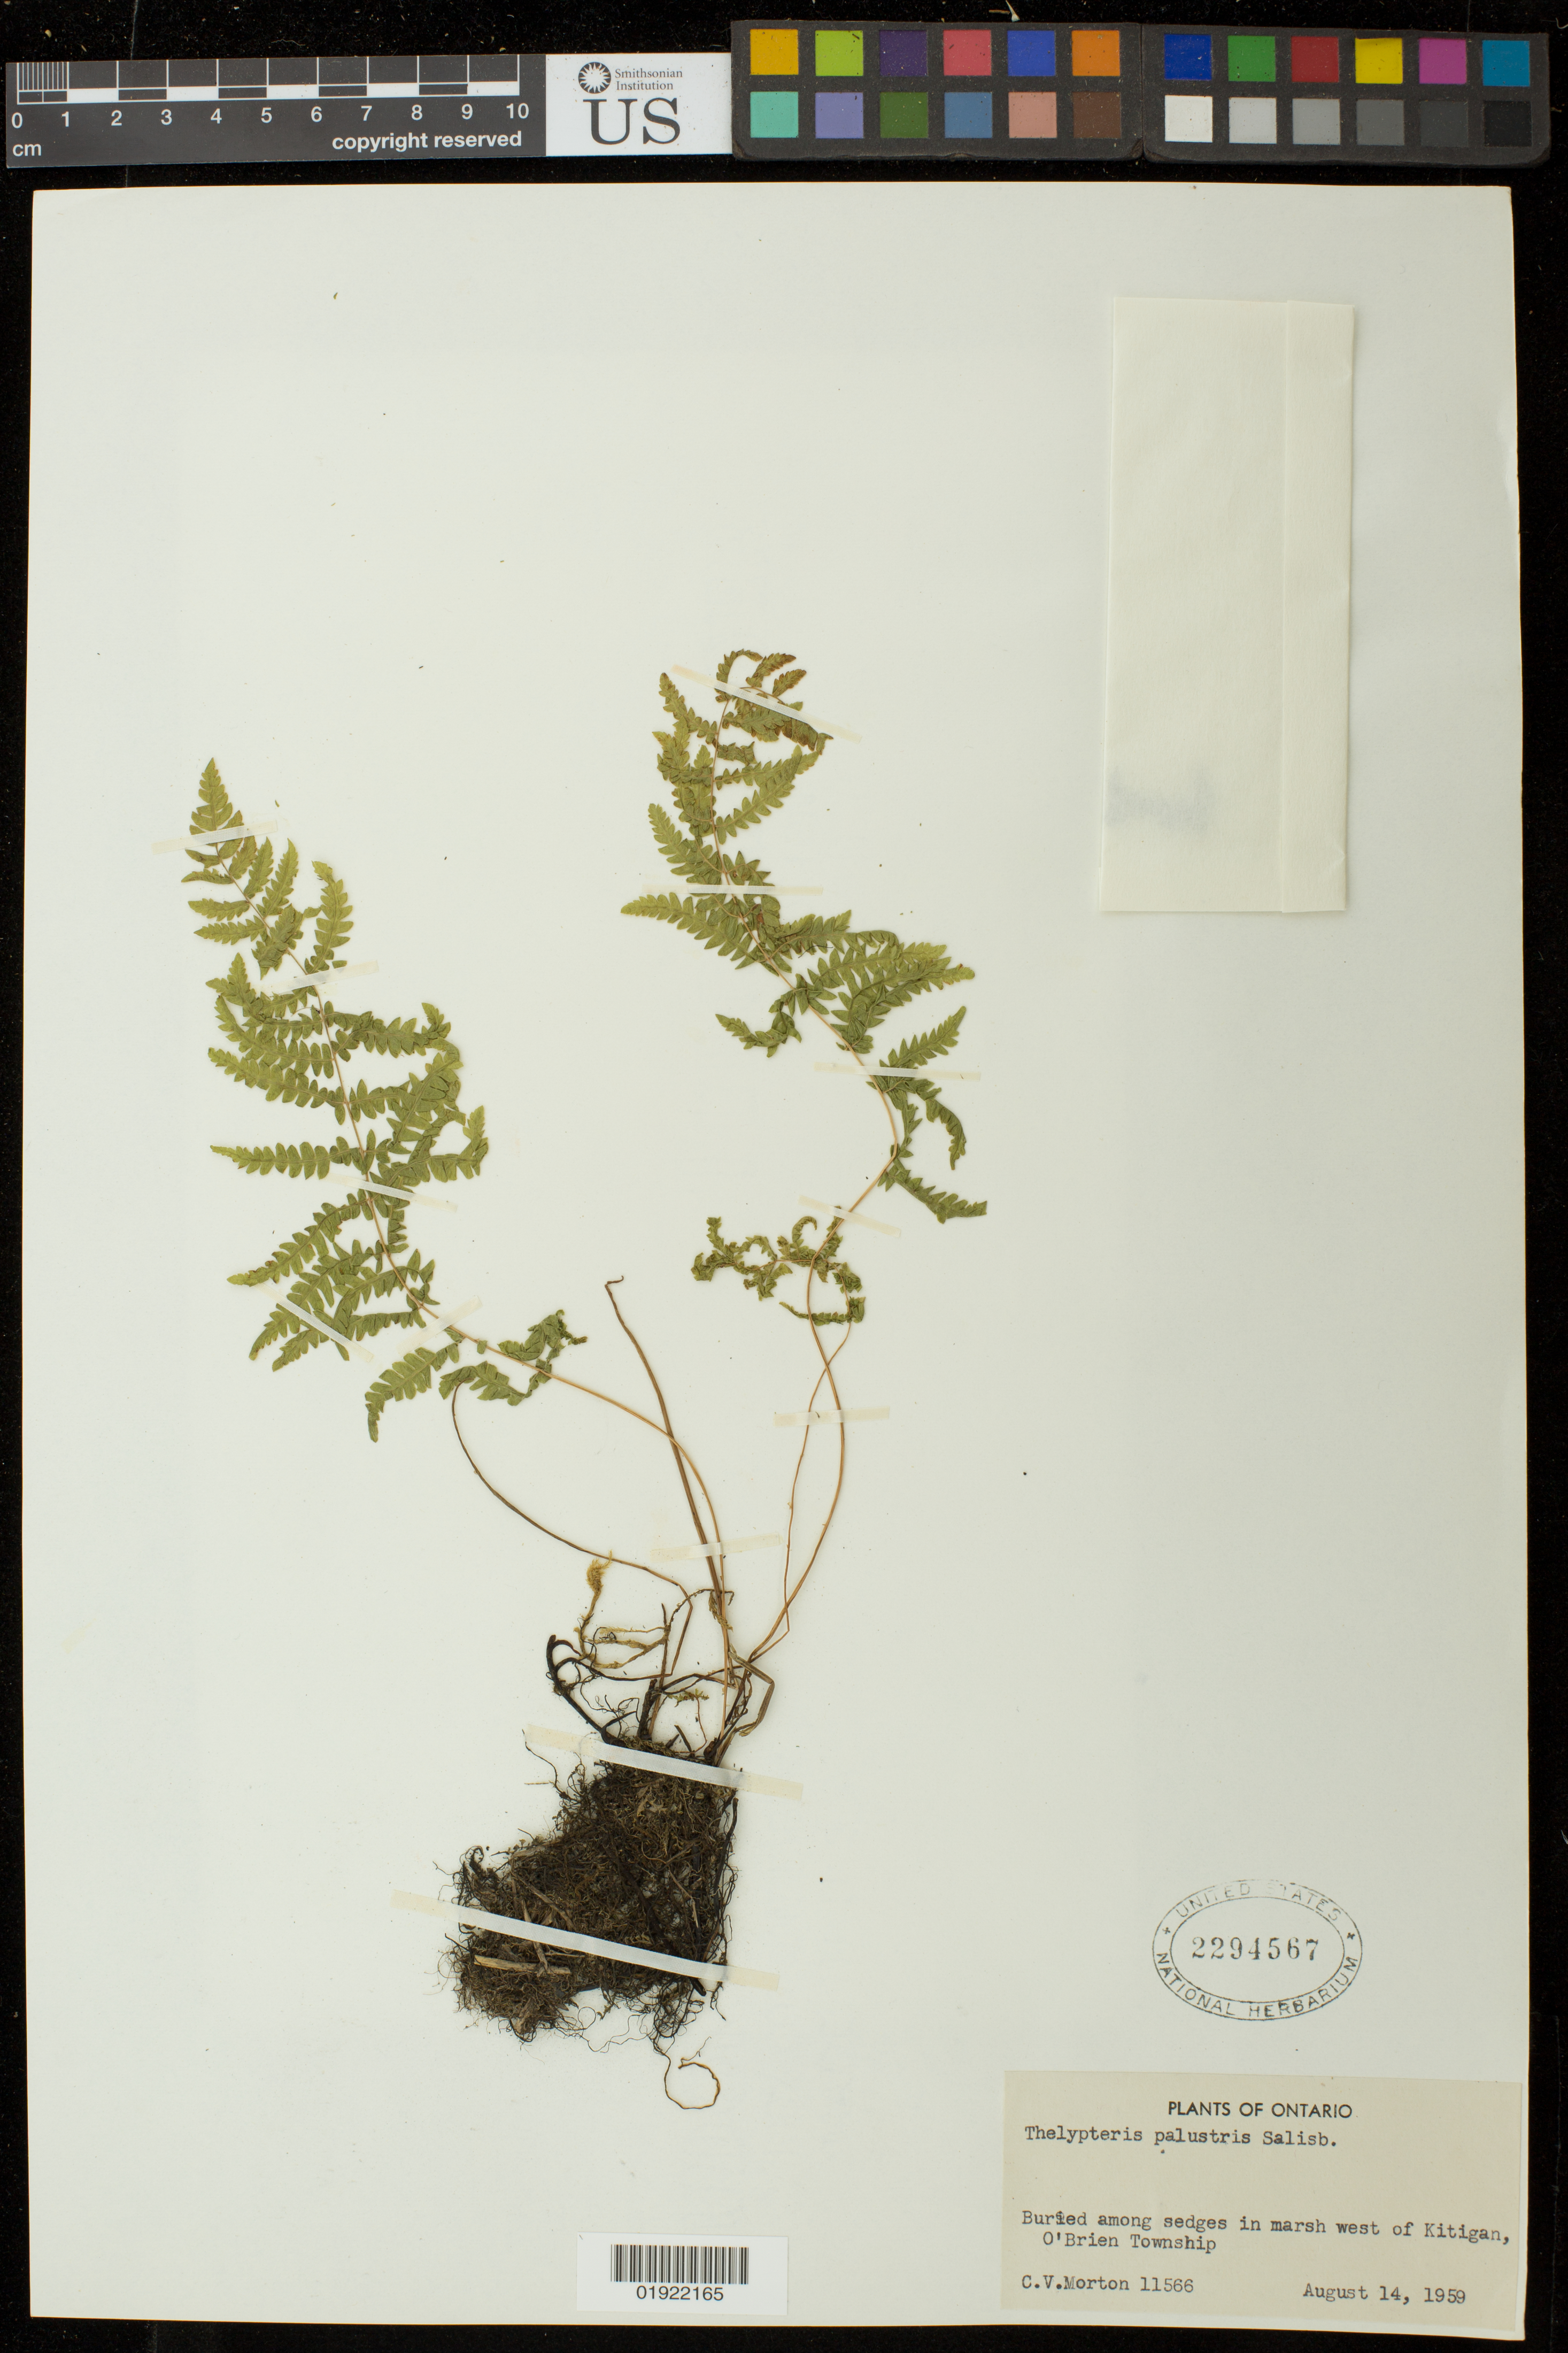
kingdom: Plantae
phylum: Tracheophyta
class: Polypodiopsida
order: Polypodiales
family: Thelypteridaceae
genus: Thelypteris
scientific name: Thelypteris palustris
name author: (Salisb.) Schott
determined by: Schott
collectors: C. V. Morton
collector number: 11566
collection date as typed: August 14, 1959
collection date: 1959-08-14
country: Canada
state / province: Ontario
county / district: Cochrane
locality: in marsh west of Kitigan, O'Brien Township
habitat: buried among sedges in marsh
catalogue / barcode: US 2294567